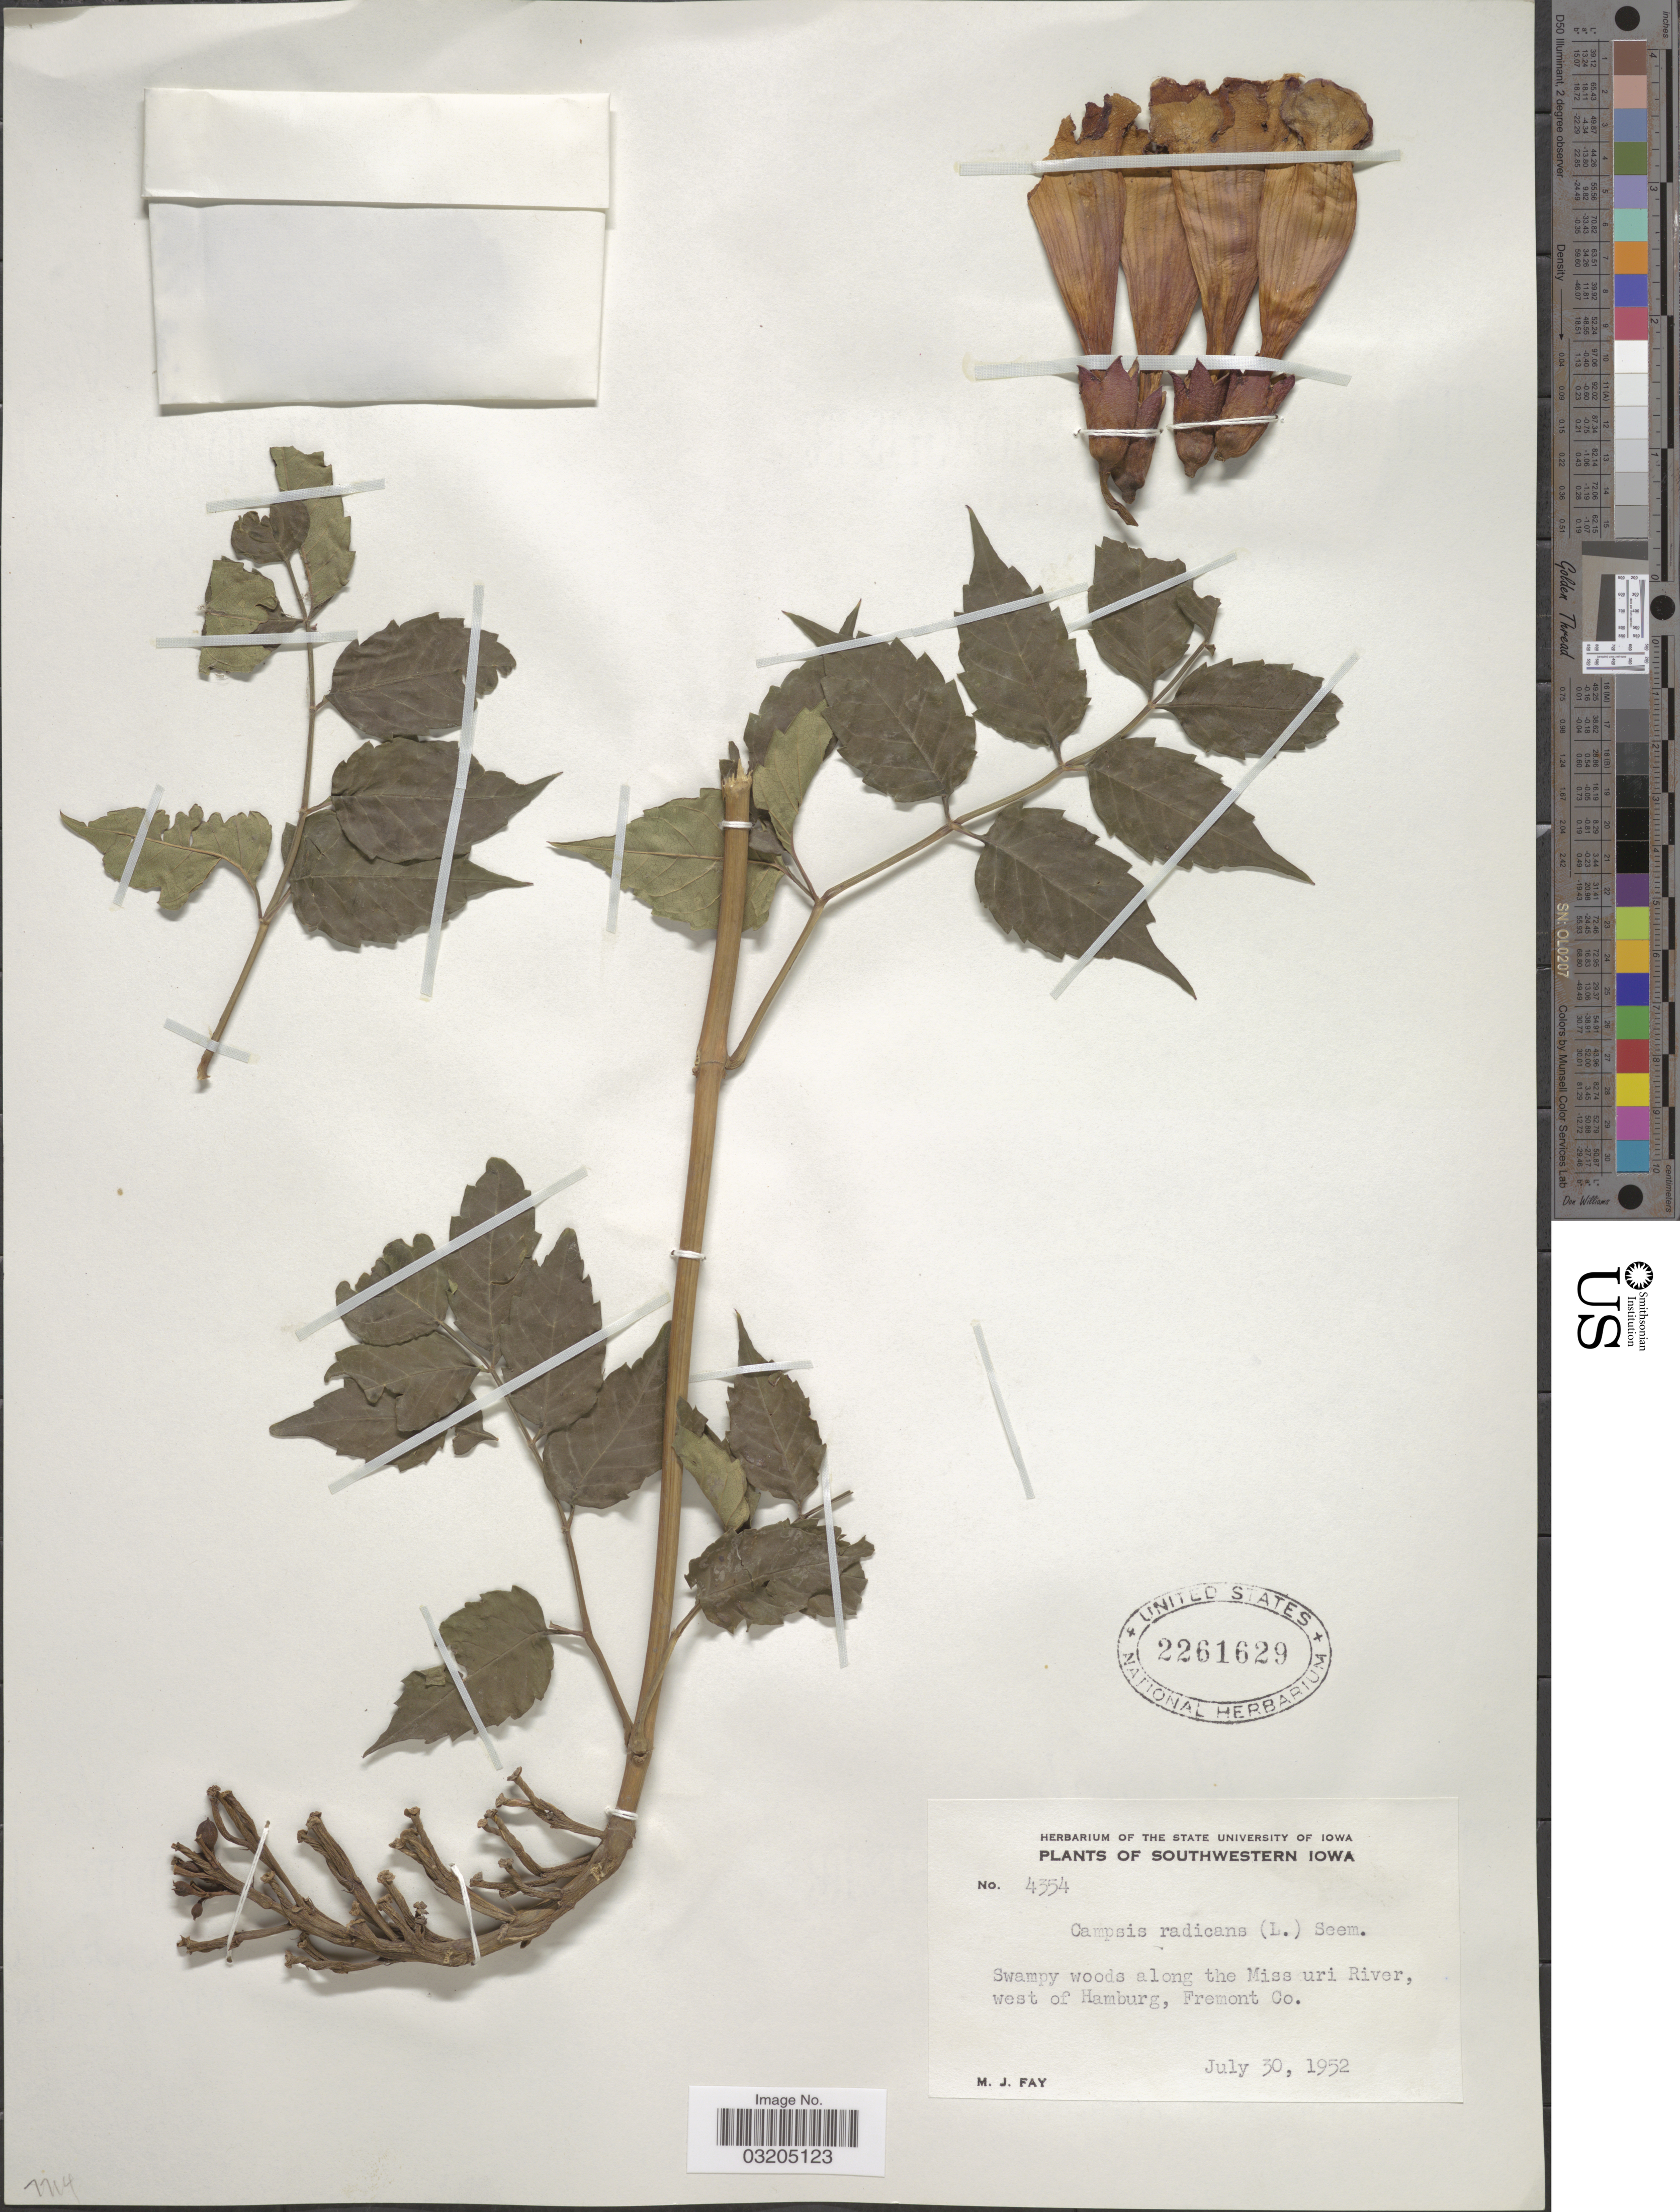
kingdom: Plantae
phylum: Tracheophyta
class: Magnoliopsida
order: Lamiales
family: Bignoniaceae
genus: Campsis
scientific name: Campsis radicans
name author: (L.) Seem.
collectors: M. Fay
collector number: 4354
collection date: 1952-07-30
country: United States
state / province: Iowa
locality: Southwestern Iowa. Swampy woods along the Missouri River, west of Hamburg, Fremont Co.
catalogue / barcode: US 2261629